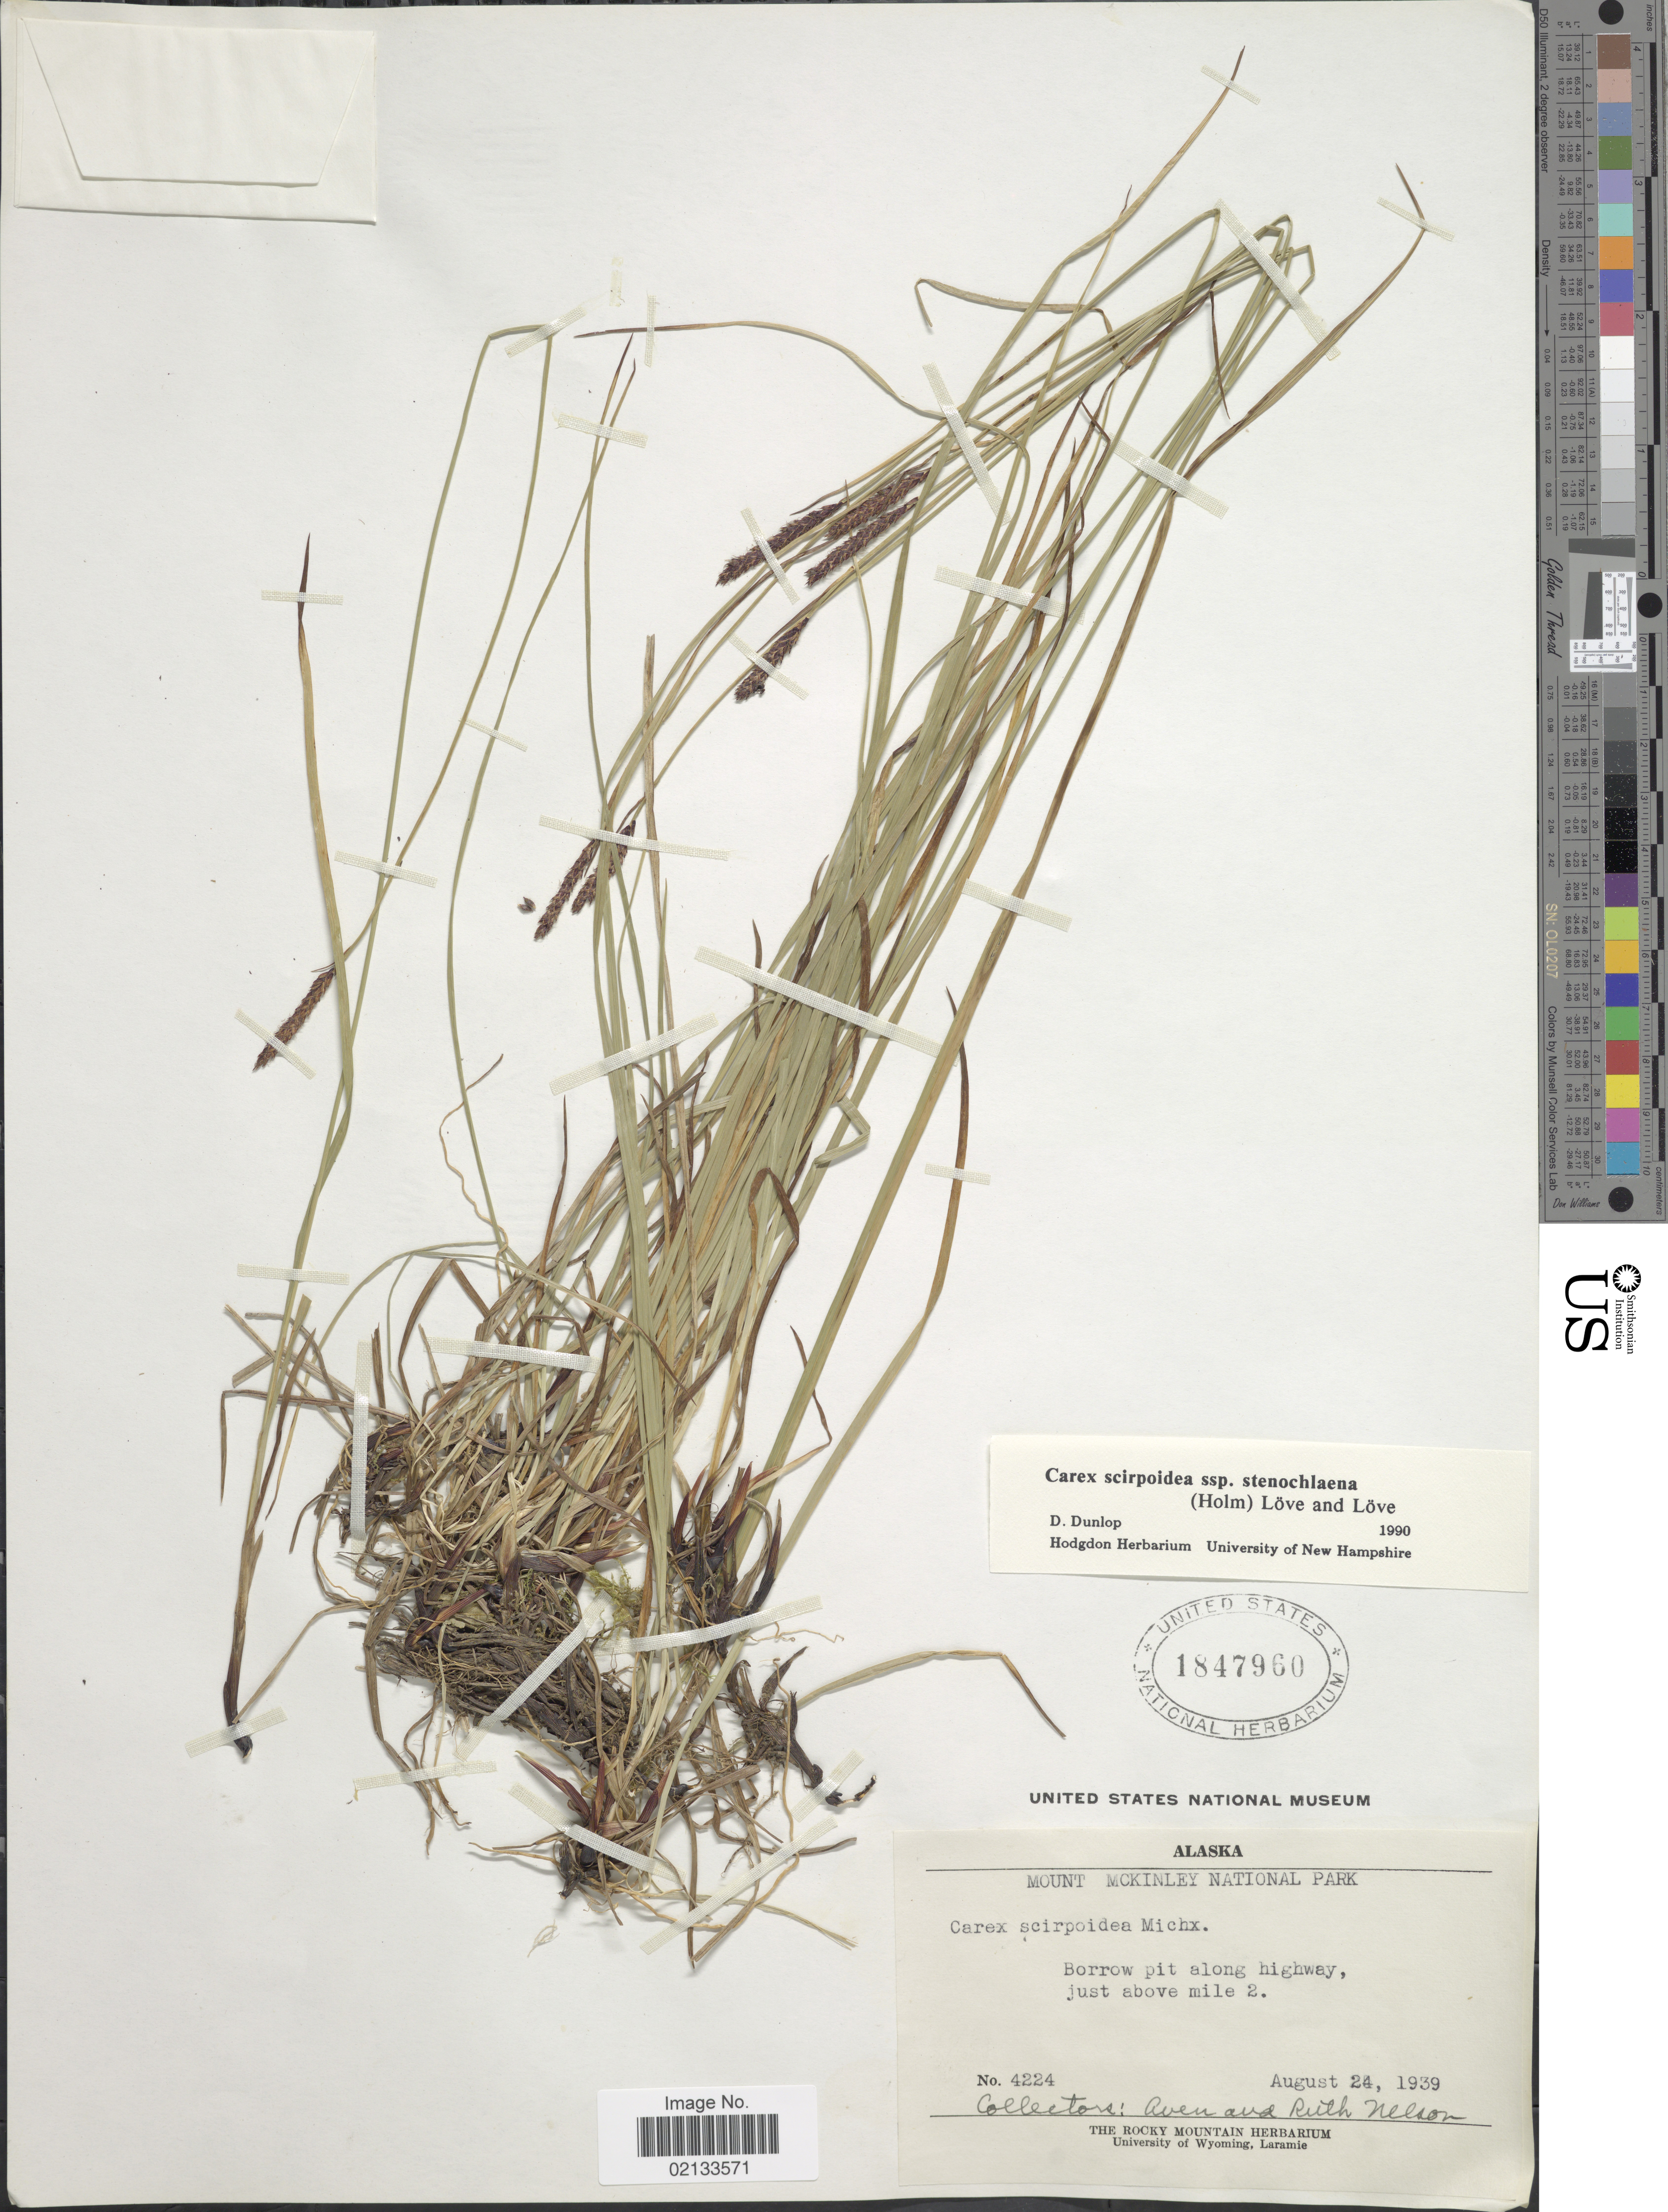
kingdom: Plantae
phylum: Tracheophyta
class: Liliopsida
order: Poales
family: Cyperaceae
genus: Carex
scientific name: Carex scirpoidea subsp. stenochloena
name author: (Holm) Á. Löve & D. Löve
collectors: A. Nelson & R. A. Nelson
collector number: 4224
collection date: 1939-08-24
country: United States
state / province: Alaska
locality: Mount McKinley National Park, Borrow pit along highway, just above mile 2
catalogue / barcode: US 1847960